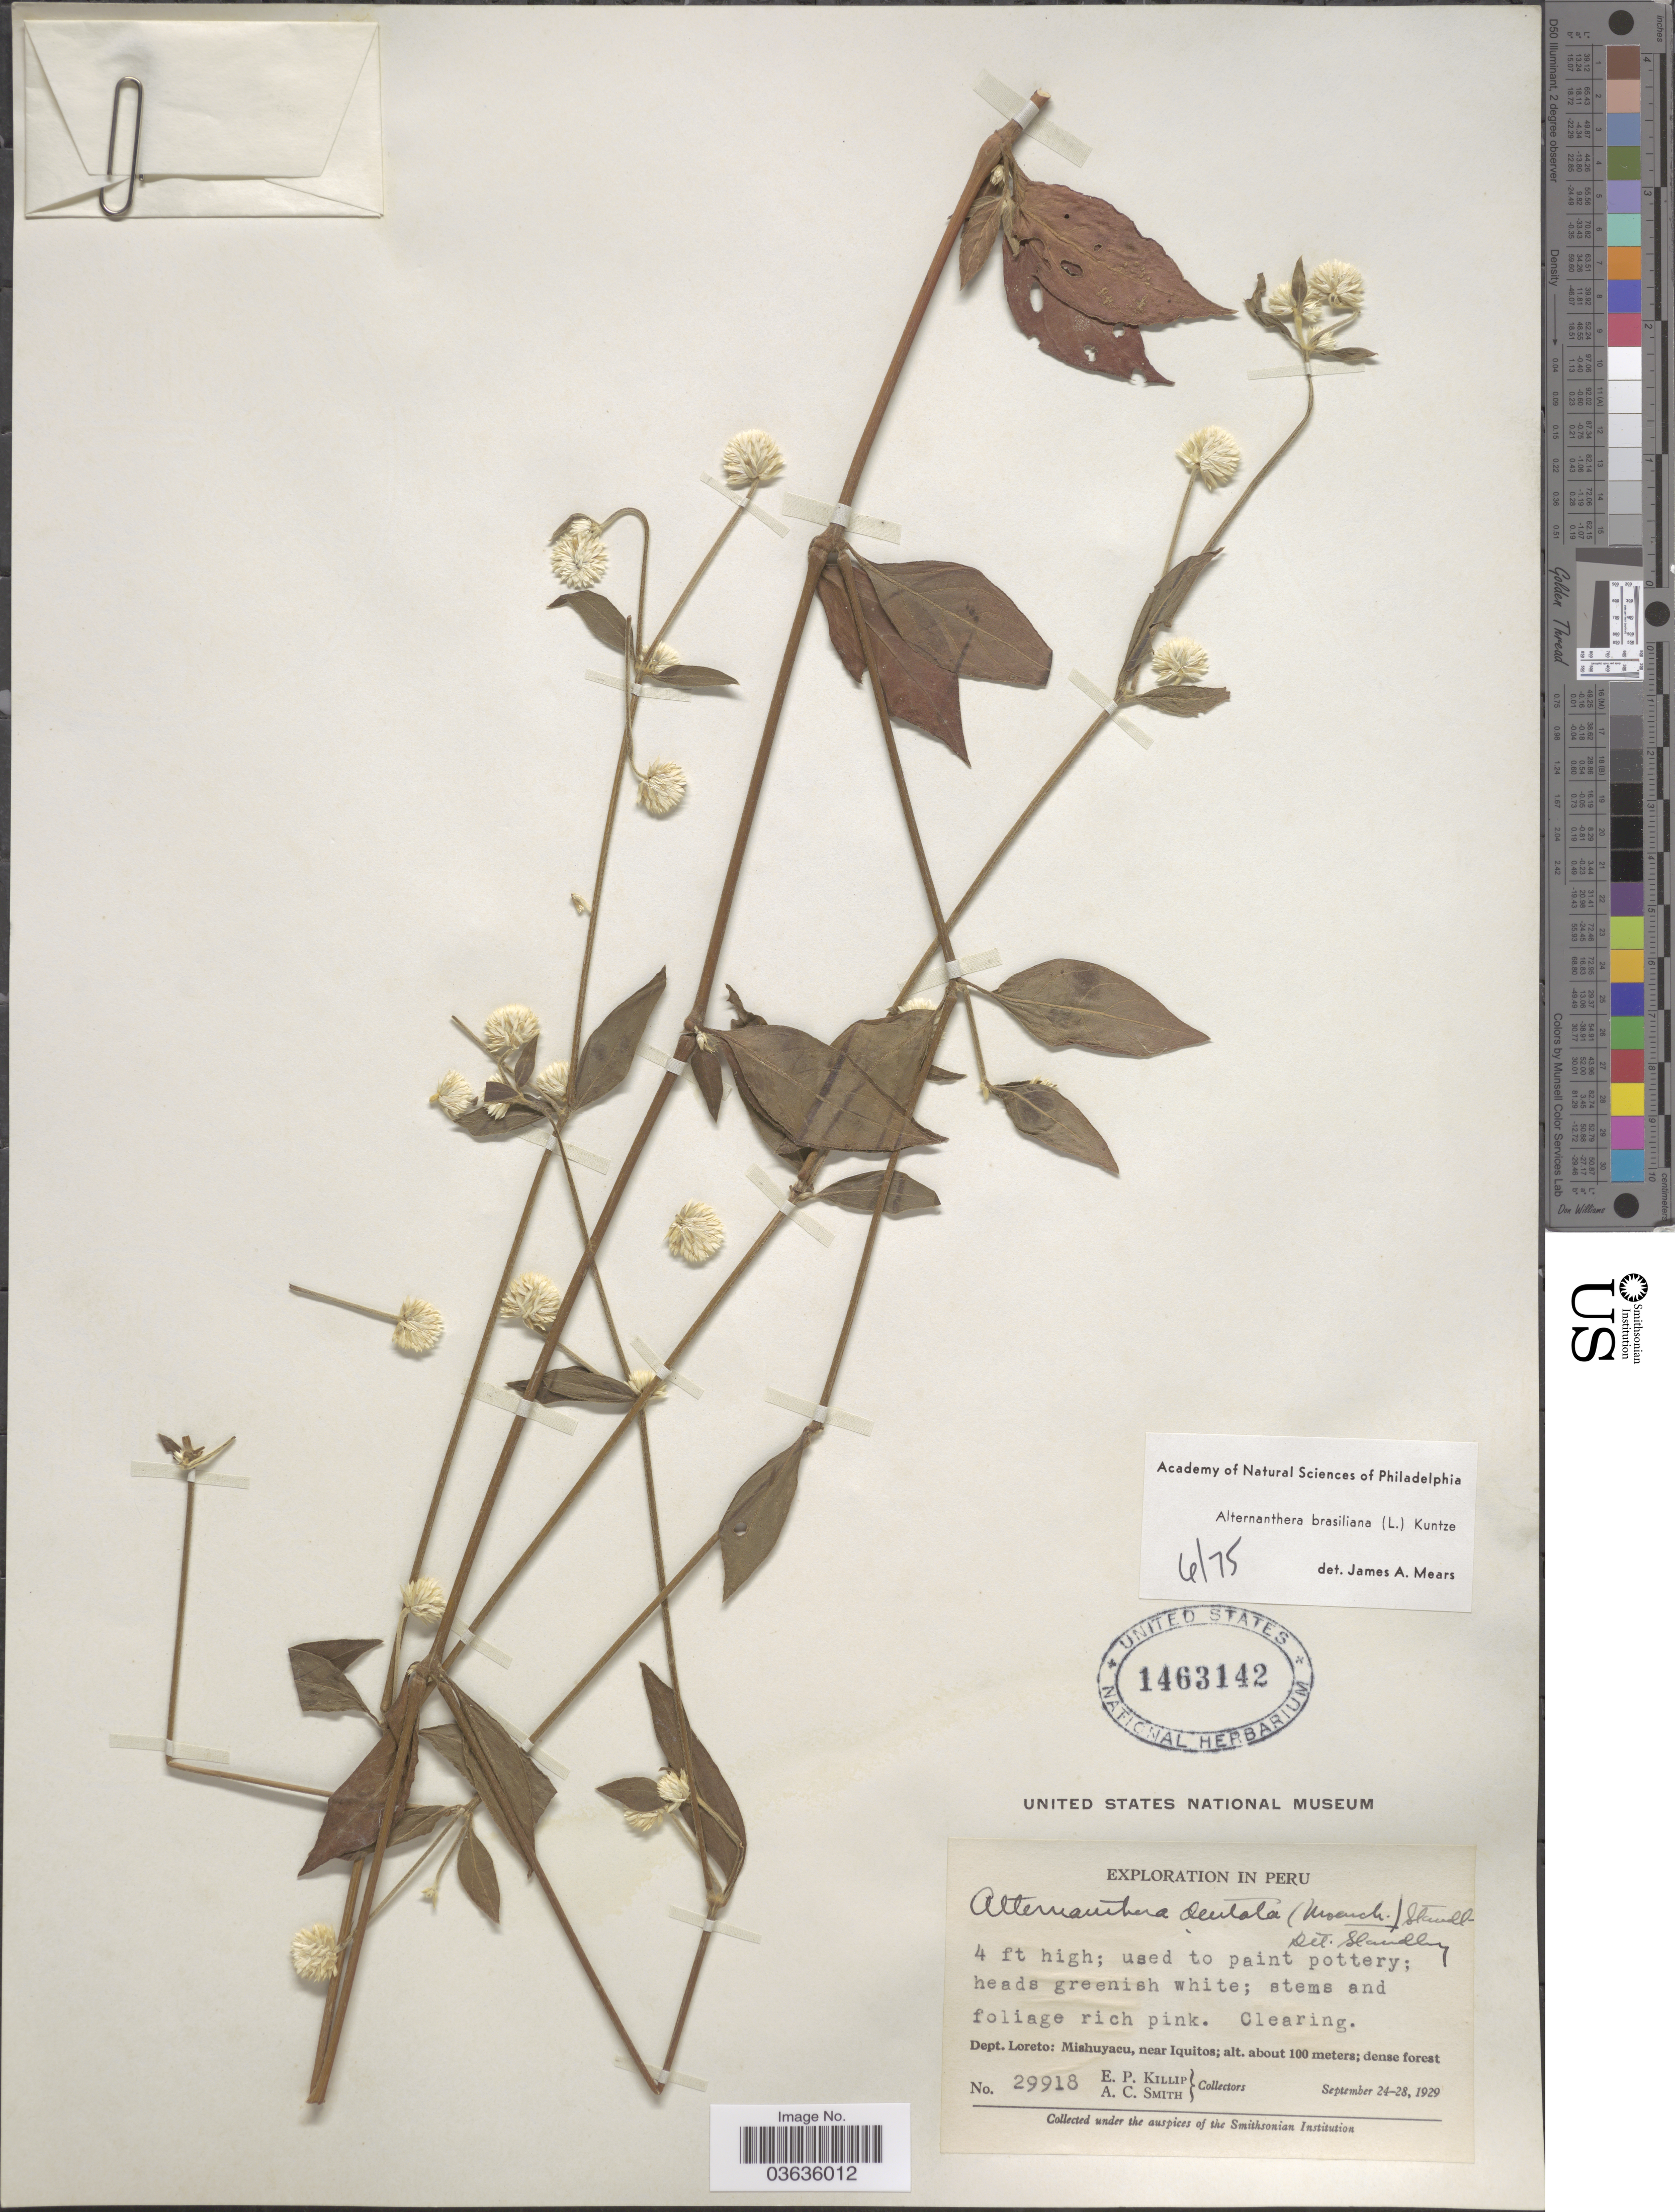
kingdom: Plantae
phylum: Tracheophyta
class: Magnoliopsida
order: Caryophyllales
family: Amaranthaceae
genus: Alternanthera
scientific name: Alternanthera brasiliana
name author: (L.) Kuntze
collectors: E. P. Killip & A. C. Smith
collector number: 29918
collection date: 1929-09-24/1929-09-28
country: Peru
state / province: Loreto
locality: Dept. Loreto: Mishuyacu, near Iquitos.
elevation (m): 100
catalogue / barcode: US 1463142